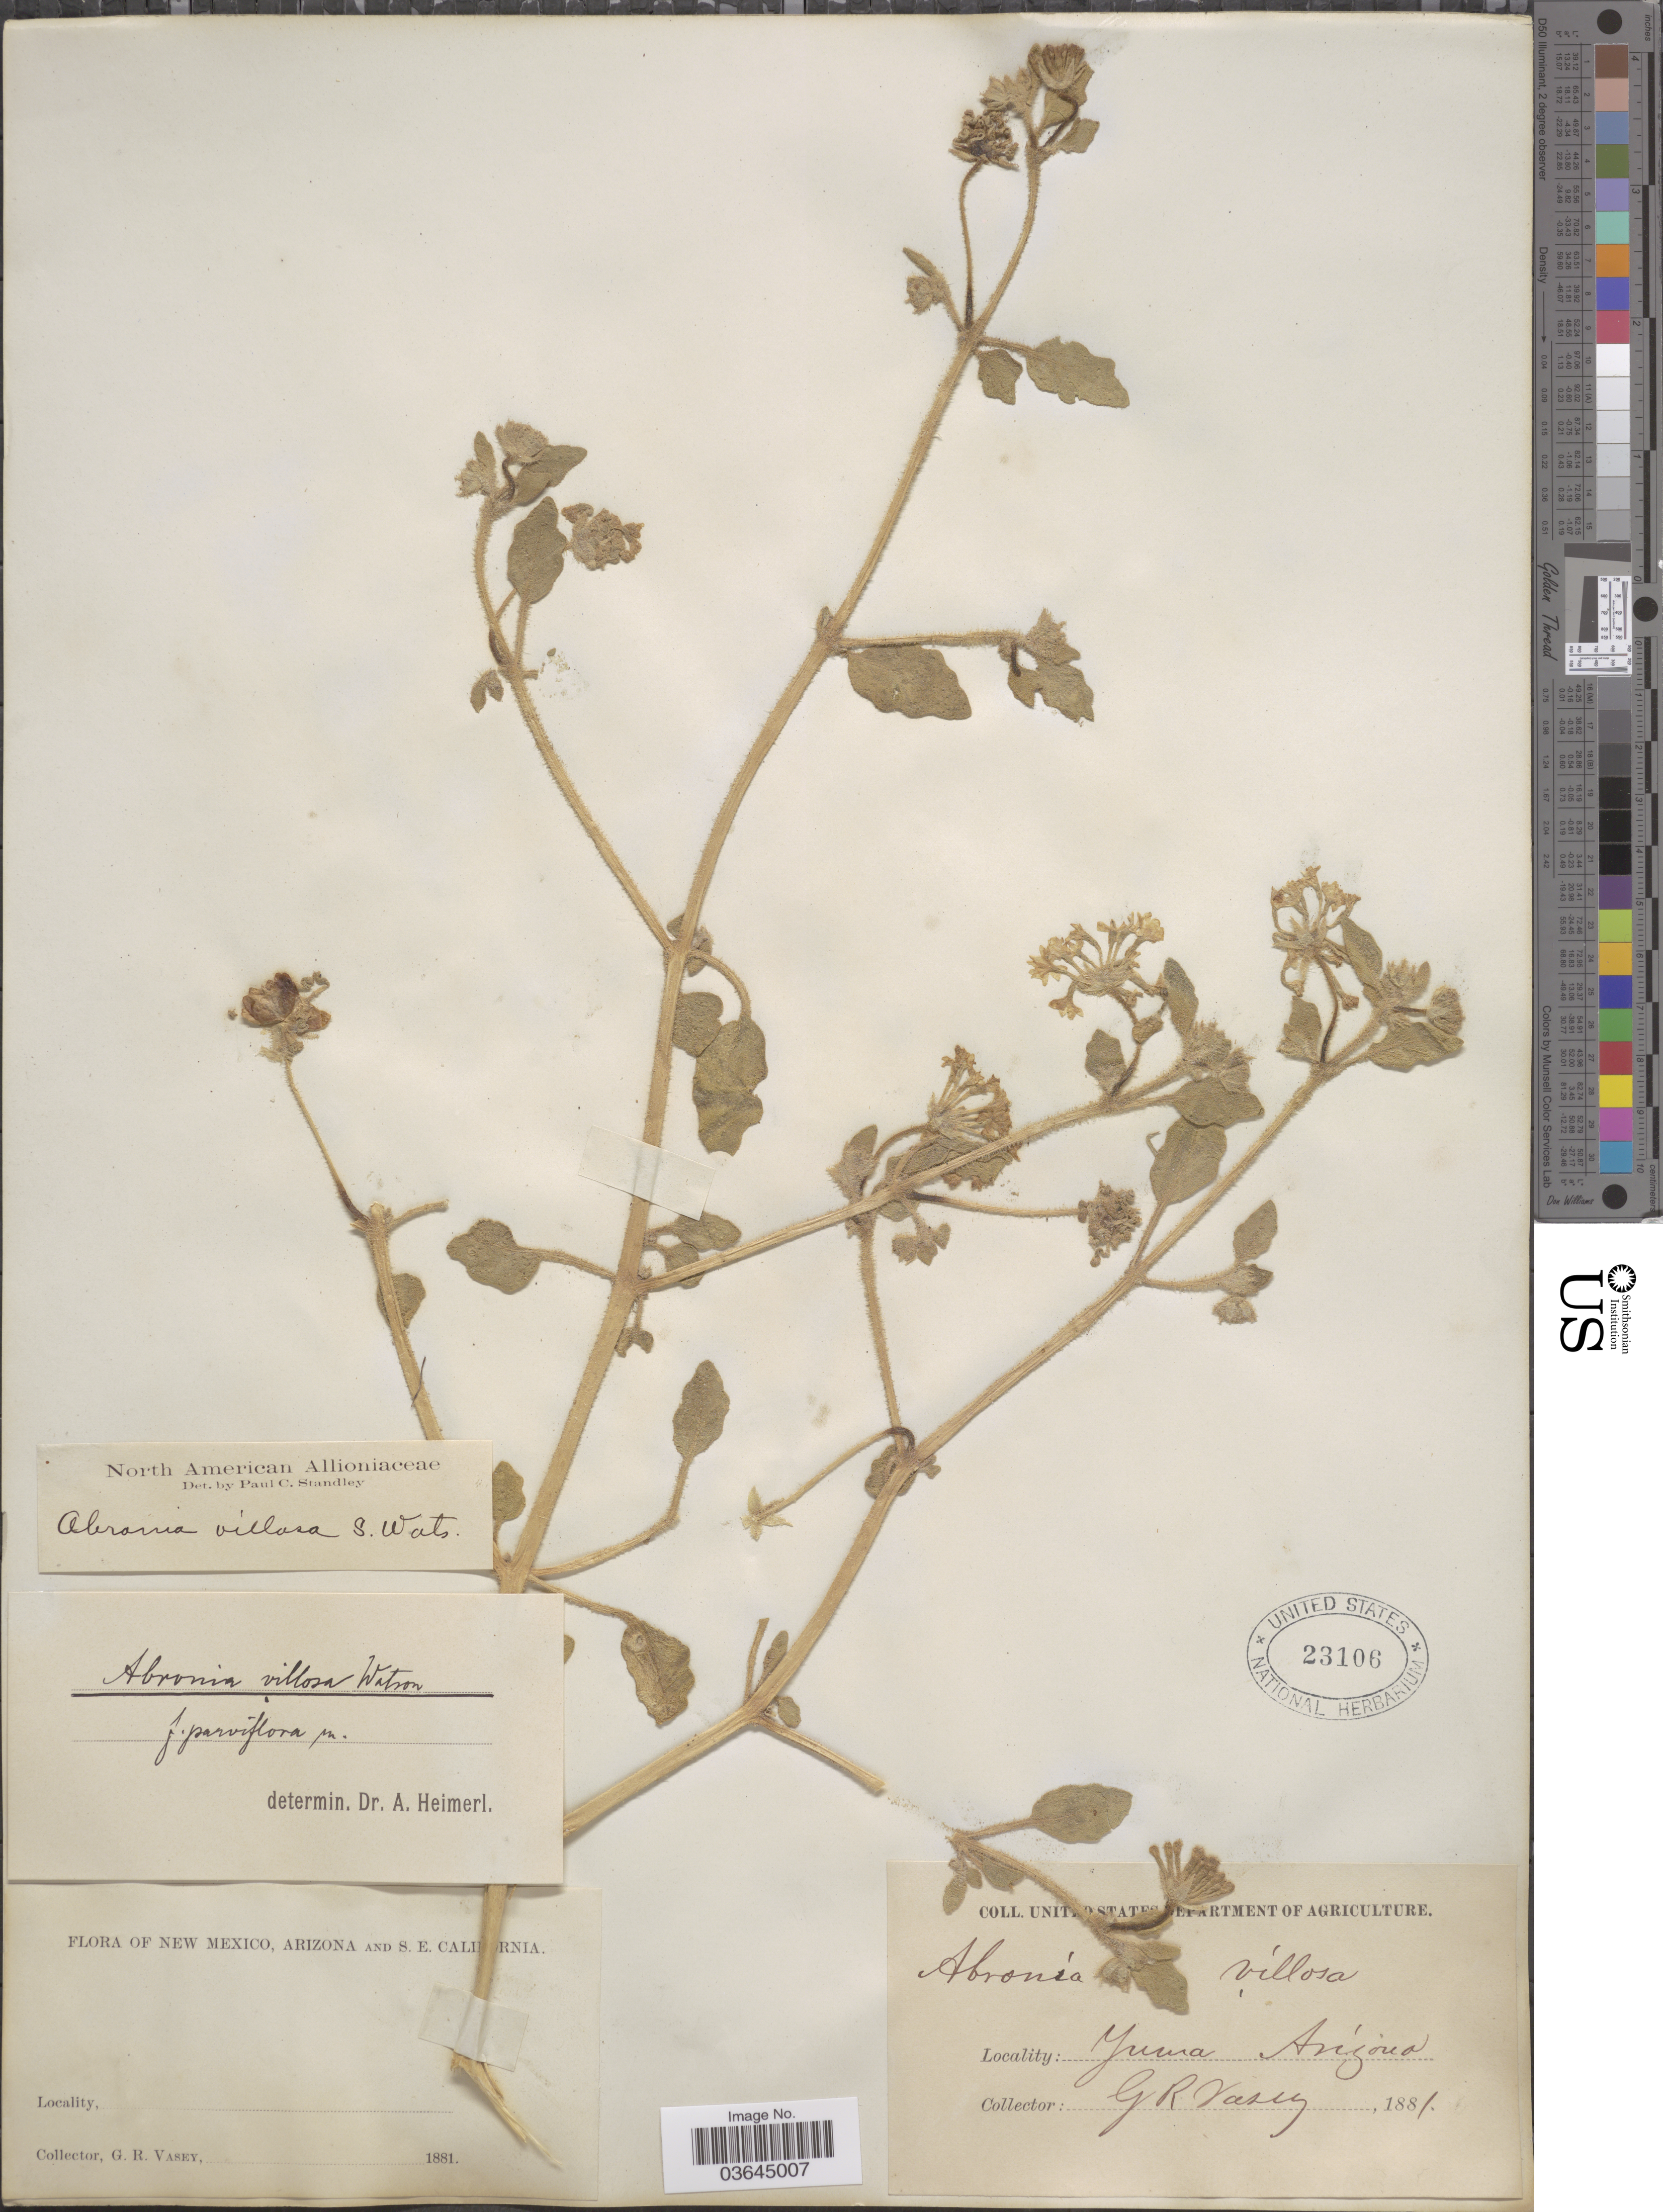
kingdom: Plantae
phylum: Tracheophyta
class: Magnoliopsida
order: Caryophyllales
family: Nyctaginaceae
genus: Abronia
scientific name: Abronia villosa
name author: S. Watson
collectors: G. R. Vasey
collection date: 1881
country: United States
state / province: Arizona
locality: Yuma.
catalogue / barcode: US 23106